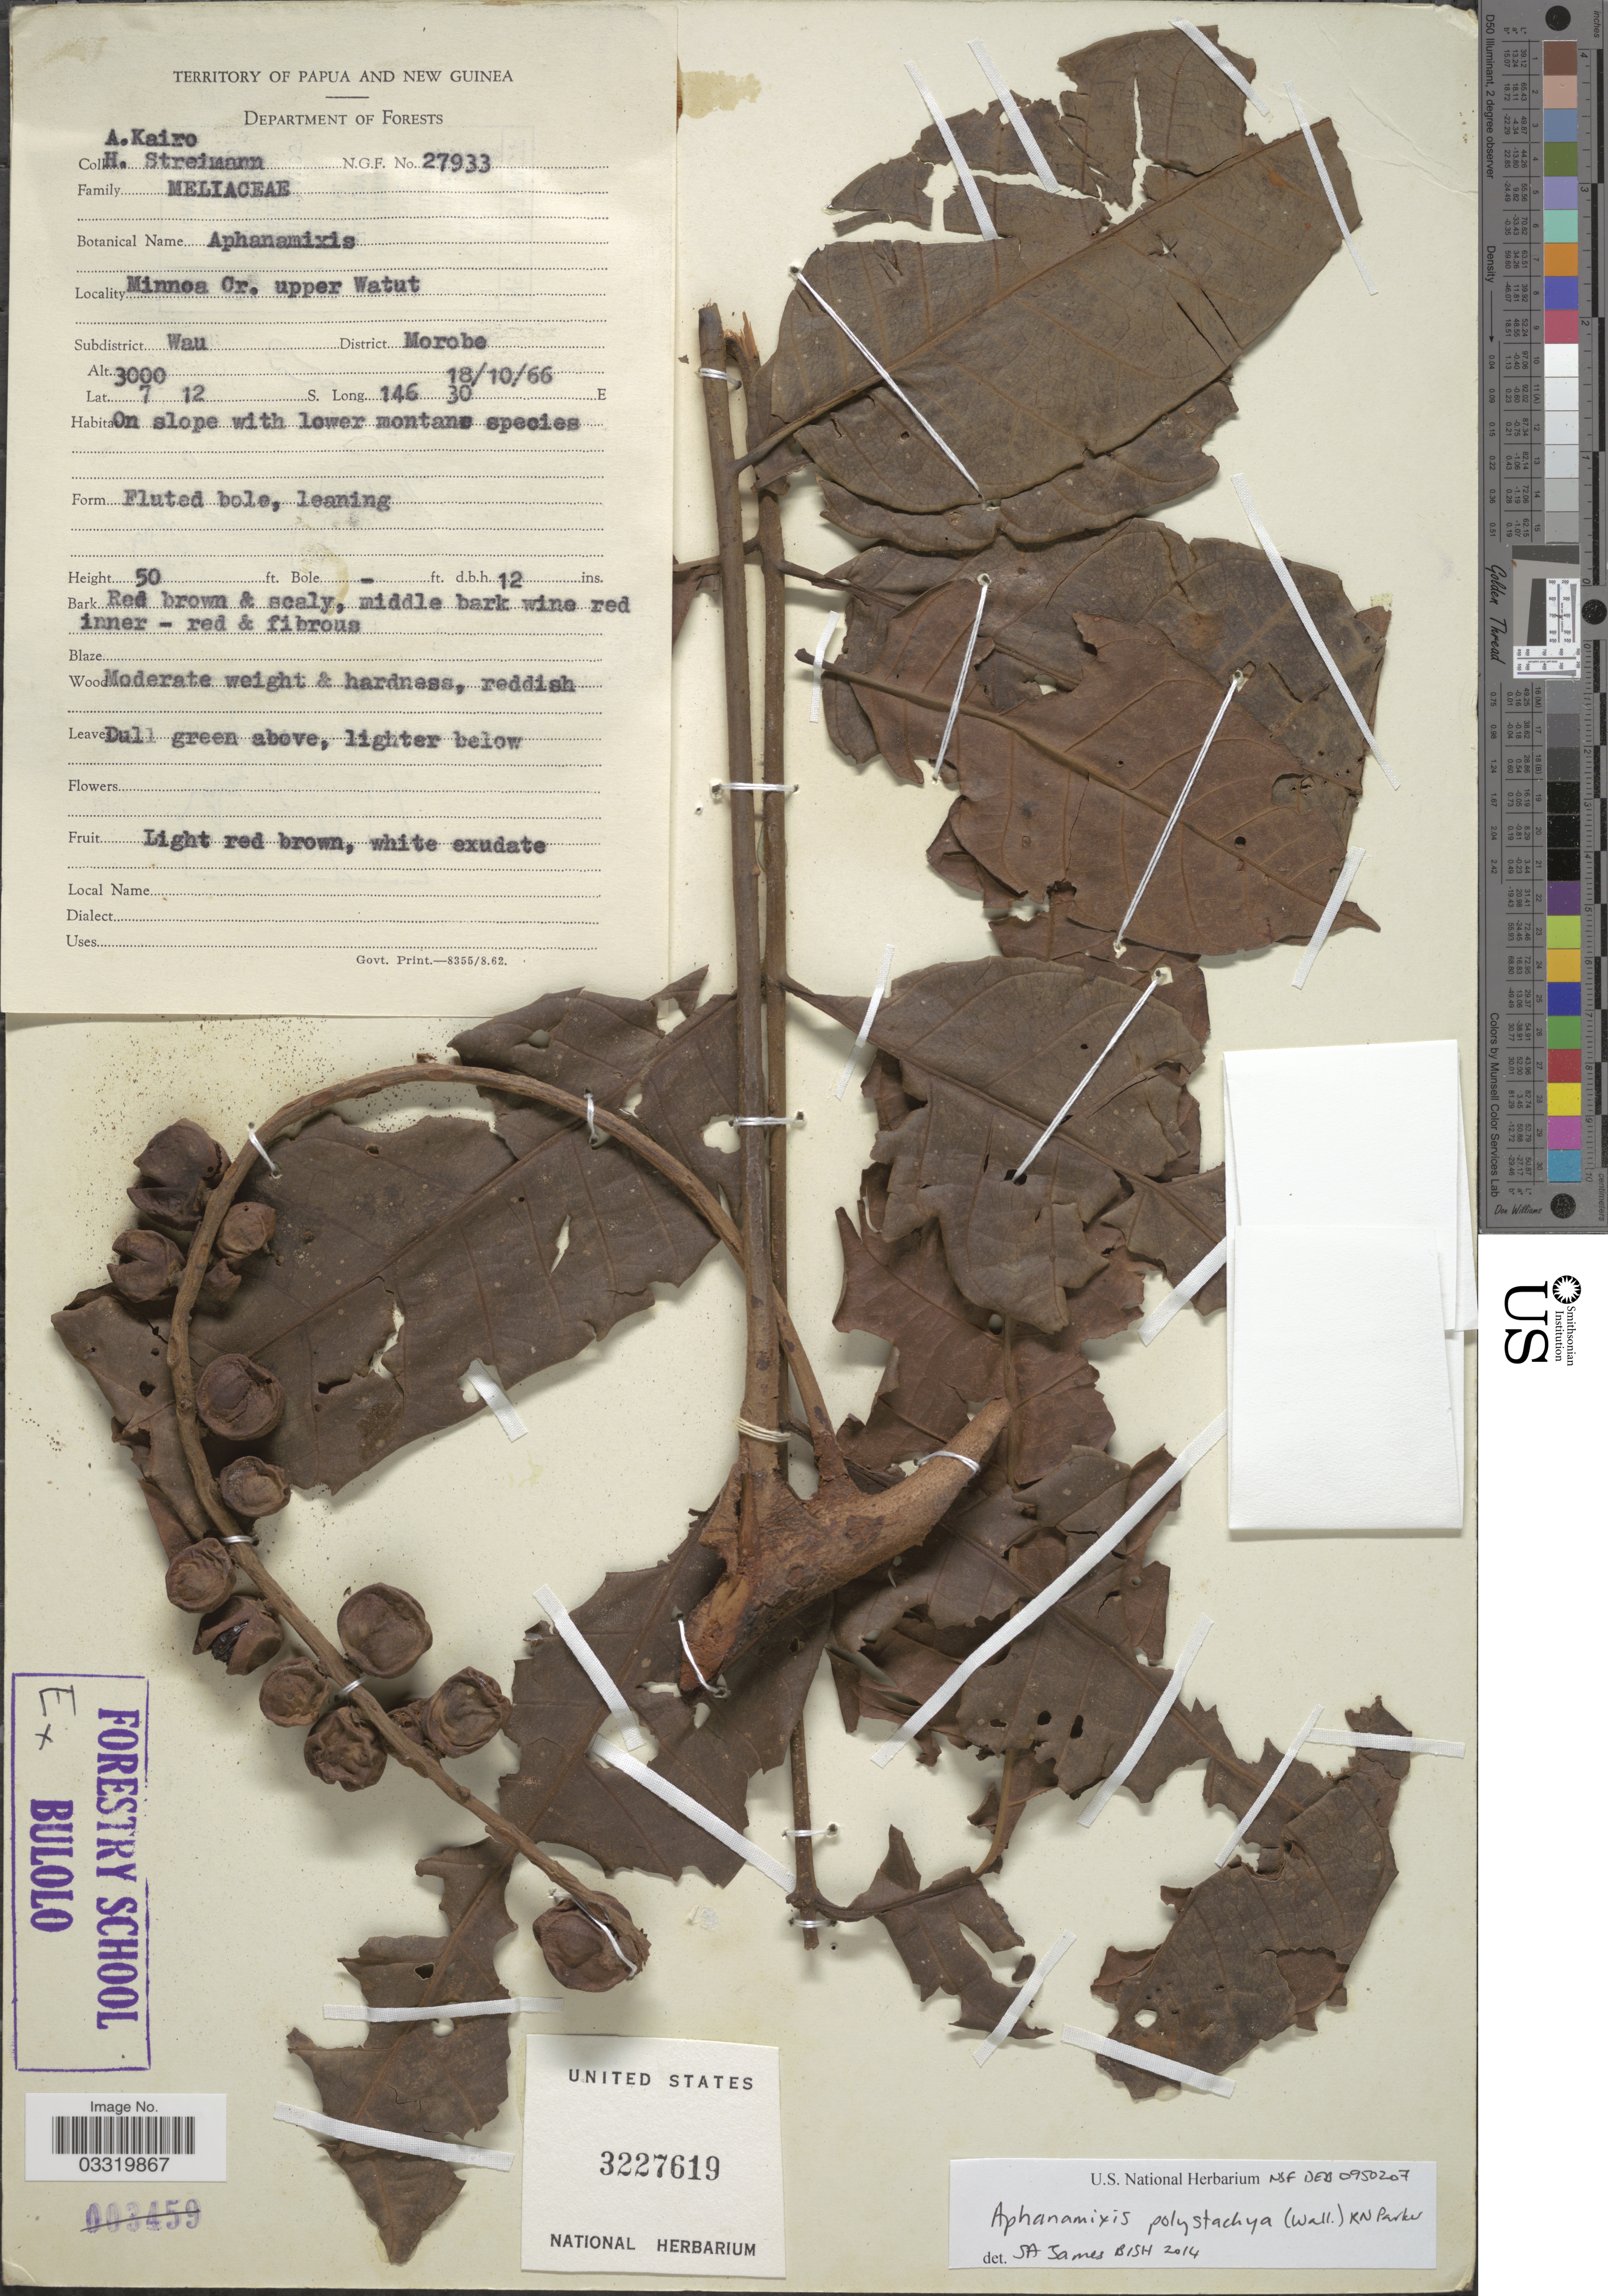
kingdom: Plantae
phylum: Tracheophyta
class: Magnoliopsida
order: Sapindales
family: Meliaceae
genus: Aphanamixis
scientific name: Aphanamixis polystachya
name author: (Wall.) R. Parker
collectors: A. Kairo & H. Streimann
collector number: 27933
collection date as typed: Transcribed d/m/y: 18/10/66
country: Papua New Guinea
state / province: Morobe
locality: Minnoa Cr. upper Watut, Subdistrict Wau, District Morobe.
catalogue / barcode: US 3227619